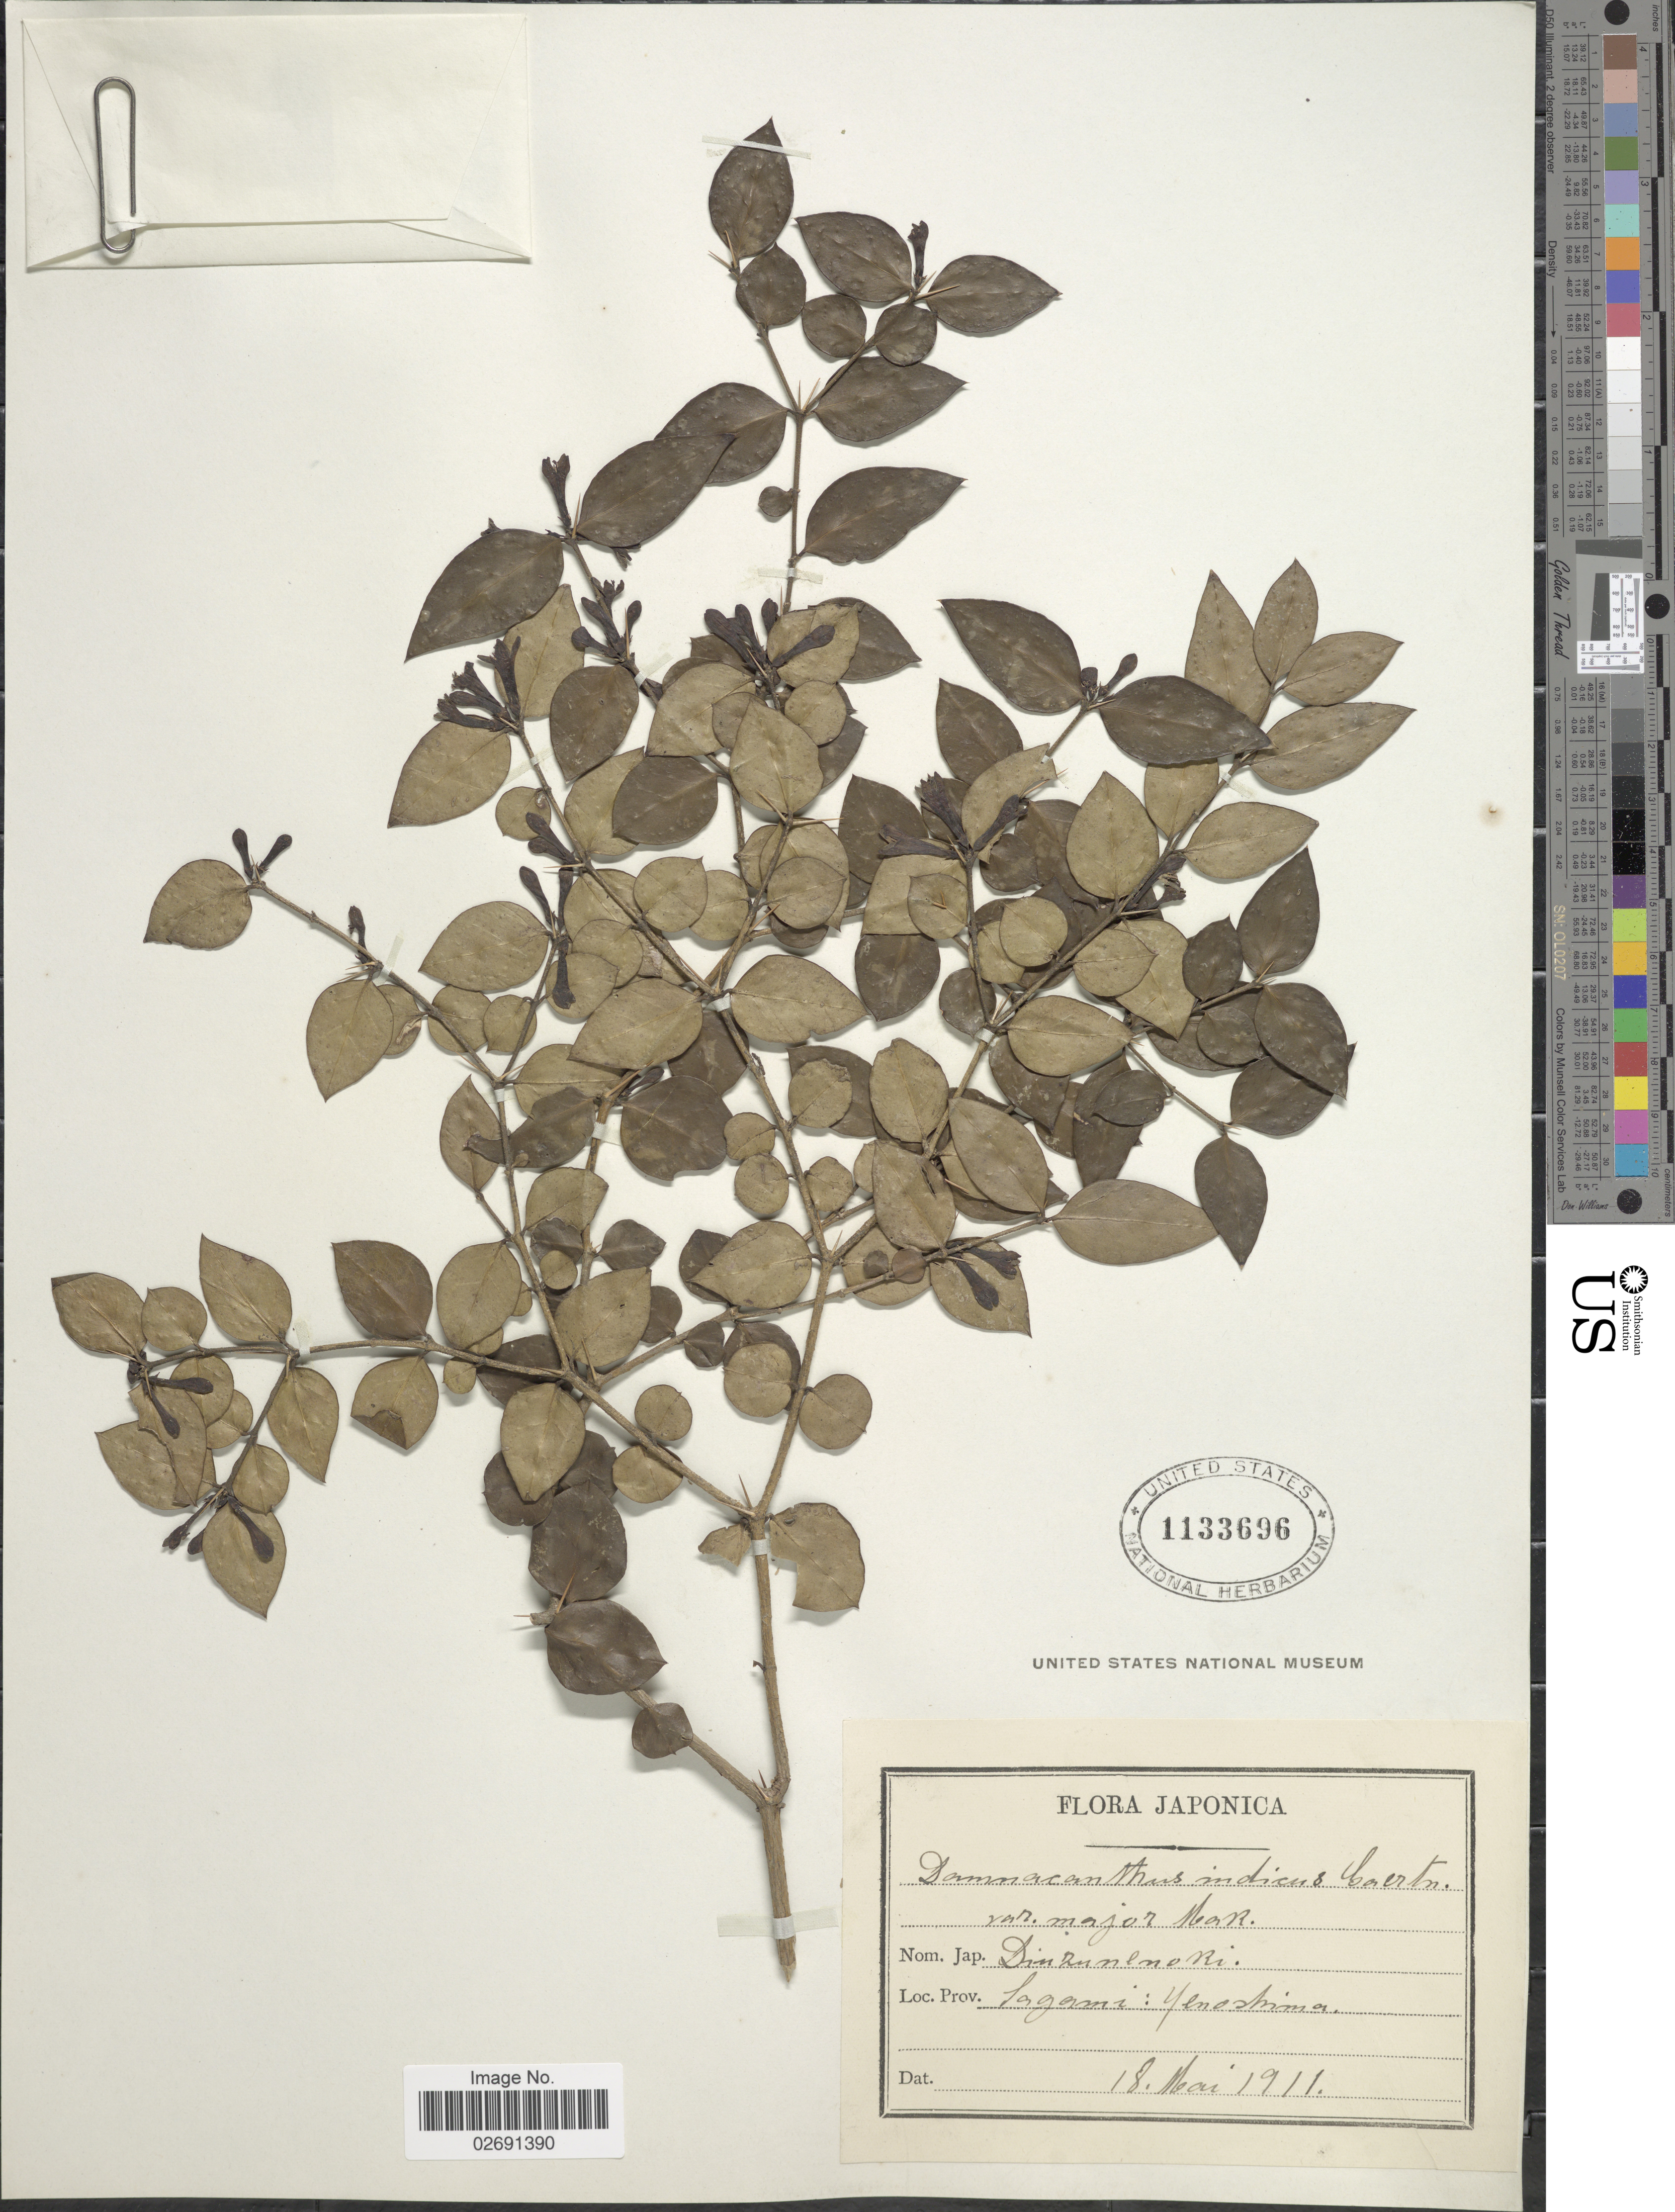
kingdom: Plantae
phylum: Tracheophyta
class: Magnoliopsida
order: Gentianales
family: Rubiaceae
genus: Damnacanthus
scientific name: Damnacanthus indicus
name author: L. f.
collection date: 1911-05-18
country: Japan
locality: Prov. Sagami: Yenoshima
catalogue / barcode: US 1133696